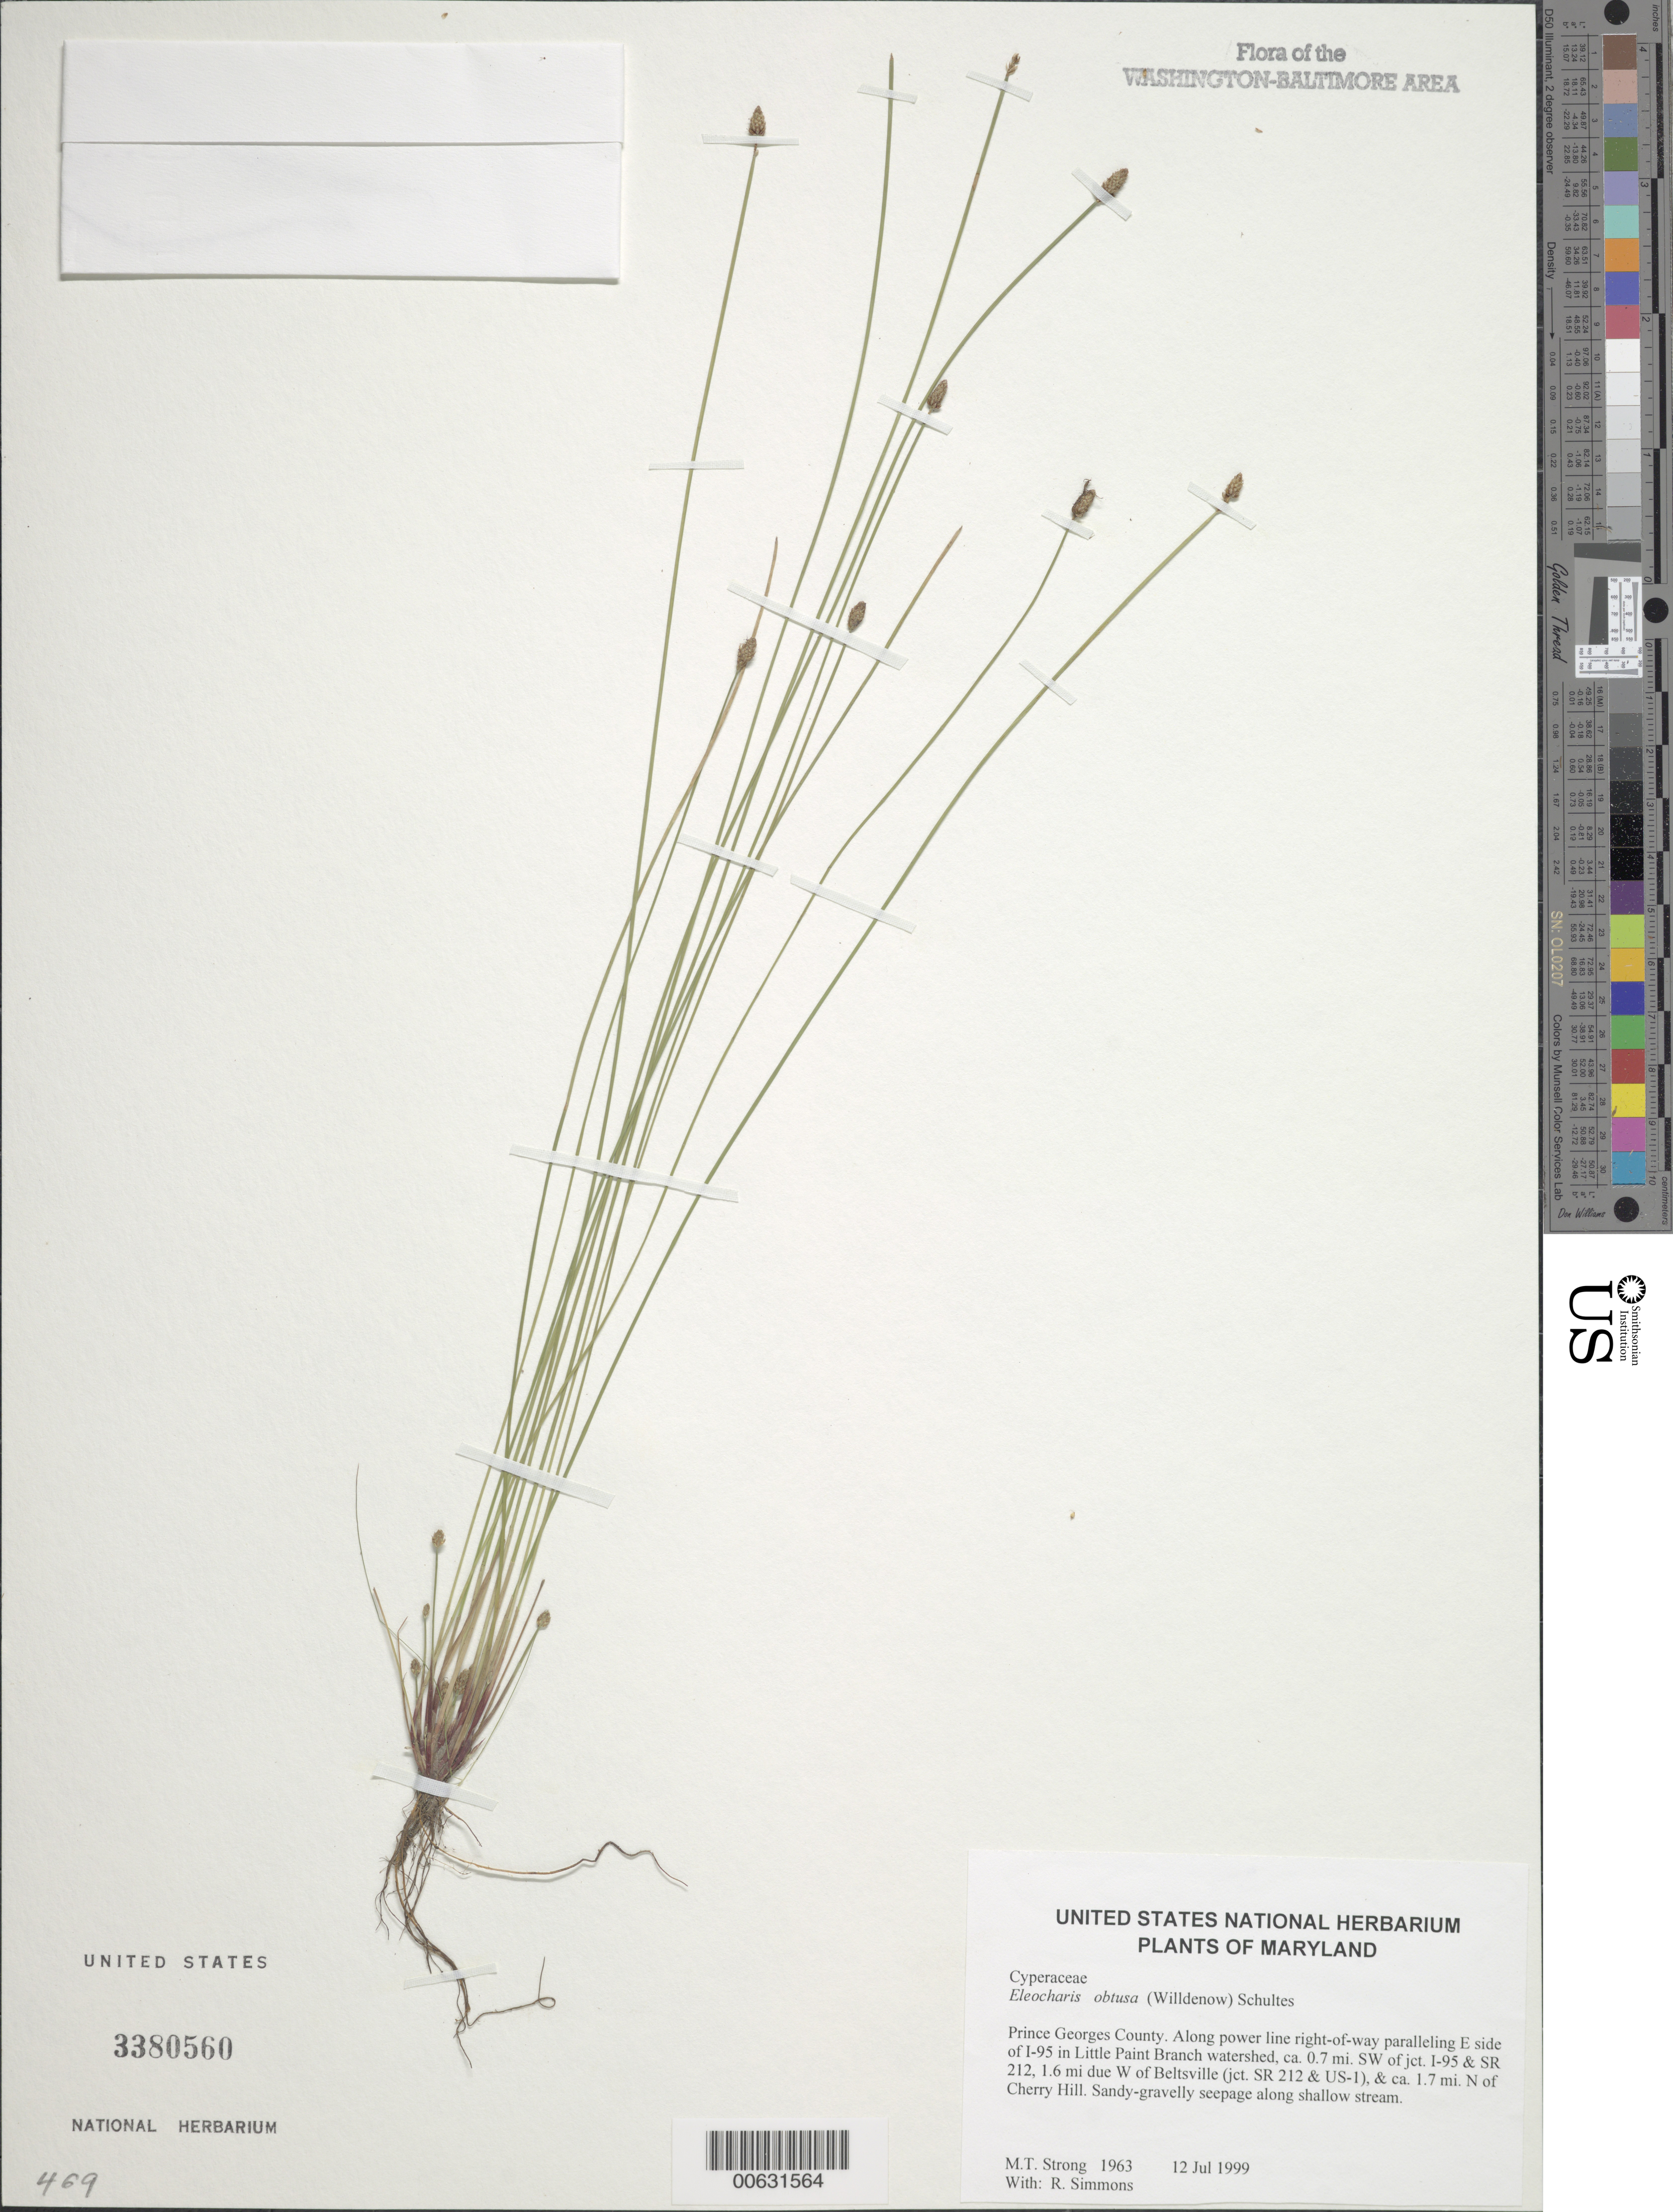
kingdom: Plantae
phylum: Tracheophyta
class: Liliopsida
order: Poales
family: Cyperaceae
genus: Eleocharis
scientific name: Eleocharis obtusa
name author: (Willd.) Schult.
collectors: M. T. Strong & R. Simmons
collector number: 1963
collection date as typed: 12 Jul 1999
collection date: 1999-07-12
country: United States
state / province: Maryland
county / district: Prince George's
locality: Along power line right-of-way paralleling E side of I-95 in Little Paint Branch watershed, ca. 0.7 mi. SW of jct. I-95 & SR 212, 1.6 mi due W of Beltsville (jct. SR 212 & US-1), & ca. 1.7 mi. N of Cherry Hill.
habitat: Sandy-gravelly seepage along shallow stream.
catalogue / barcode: US 3380560